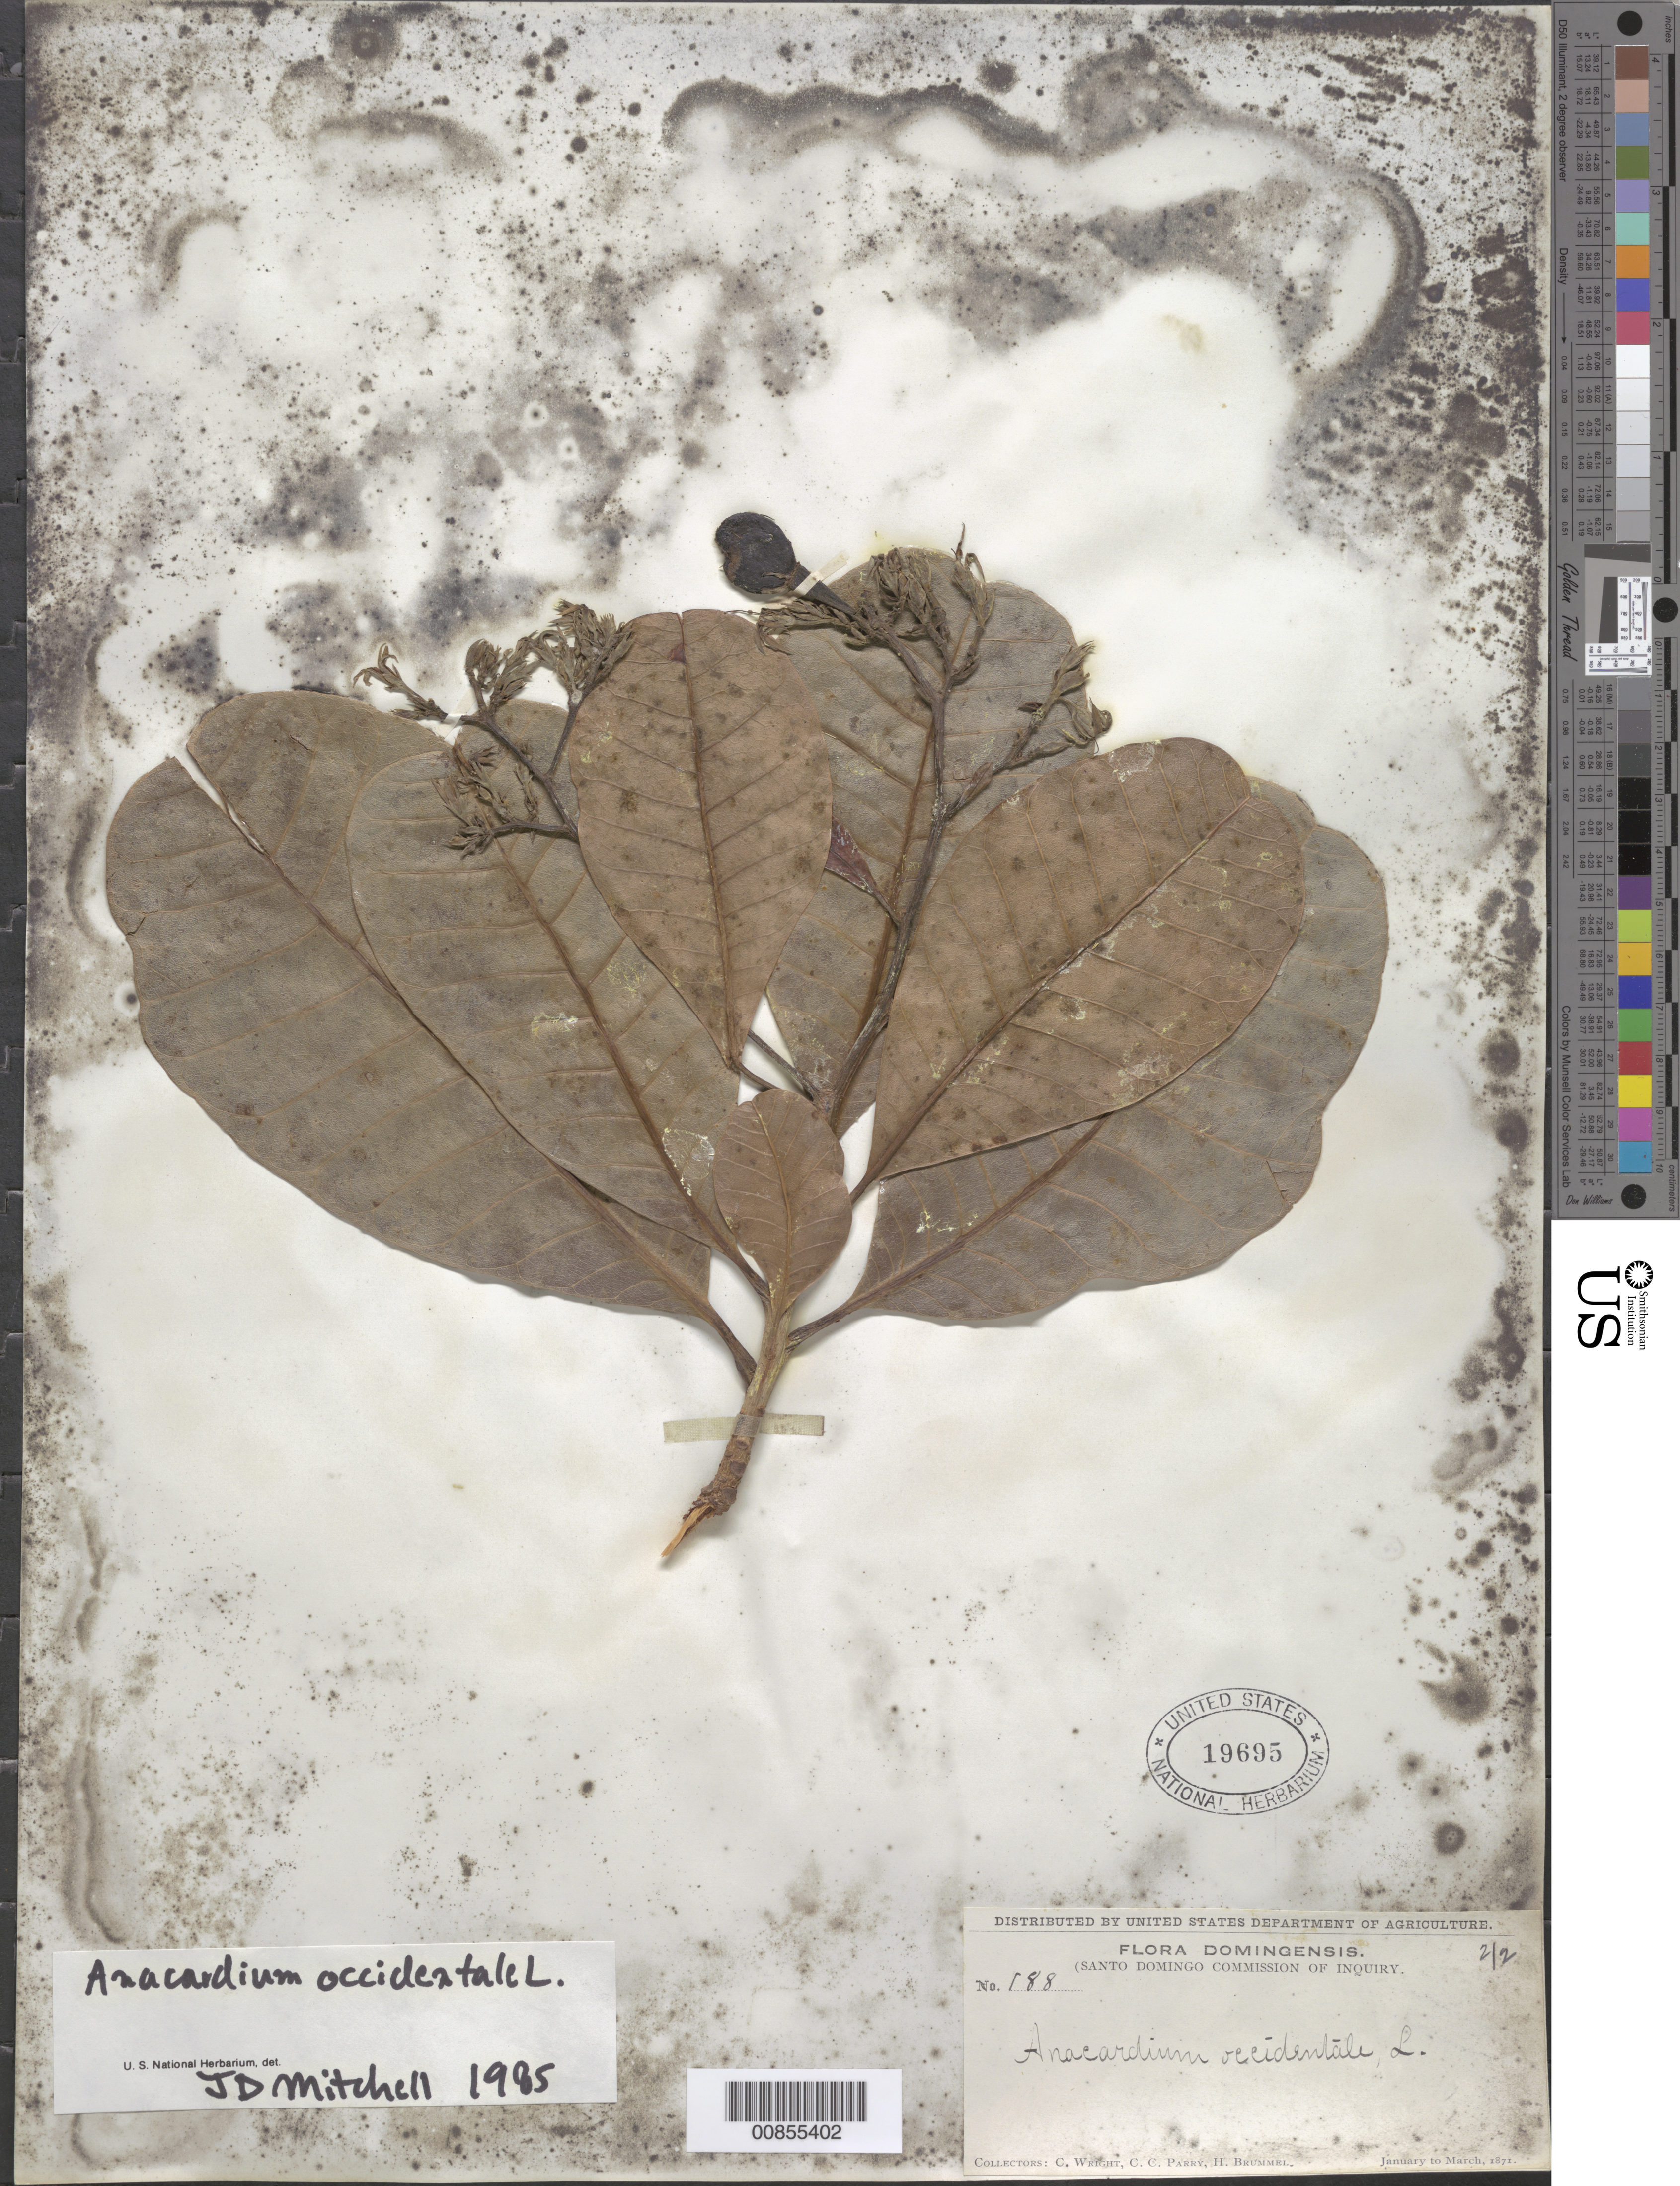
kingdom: Plantae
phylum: Tracheophyta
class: Magnoliopsida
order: Sapindales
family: Anacardiaceae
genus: Anacardium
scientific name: Anacardium occidentale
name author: L.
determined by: Mitchell, John D.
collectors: C. Wright, C. C. Parry & H. Brummel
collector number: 188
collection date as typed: Jan 1871 to -- Mar 1871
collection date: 1871-01/1871-03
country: Dominican Republic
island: Hispaniola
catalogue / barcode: US 19695